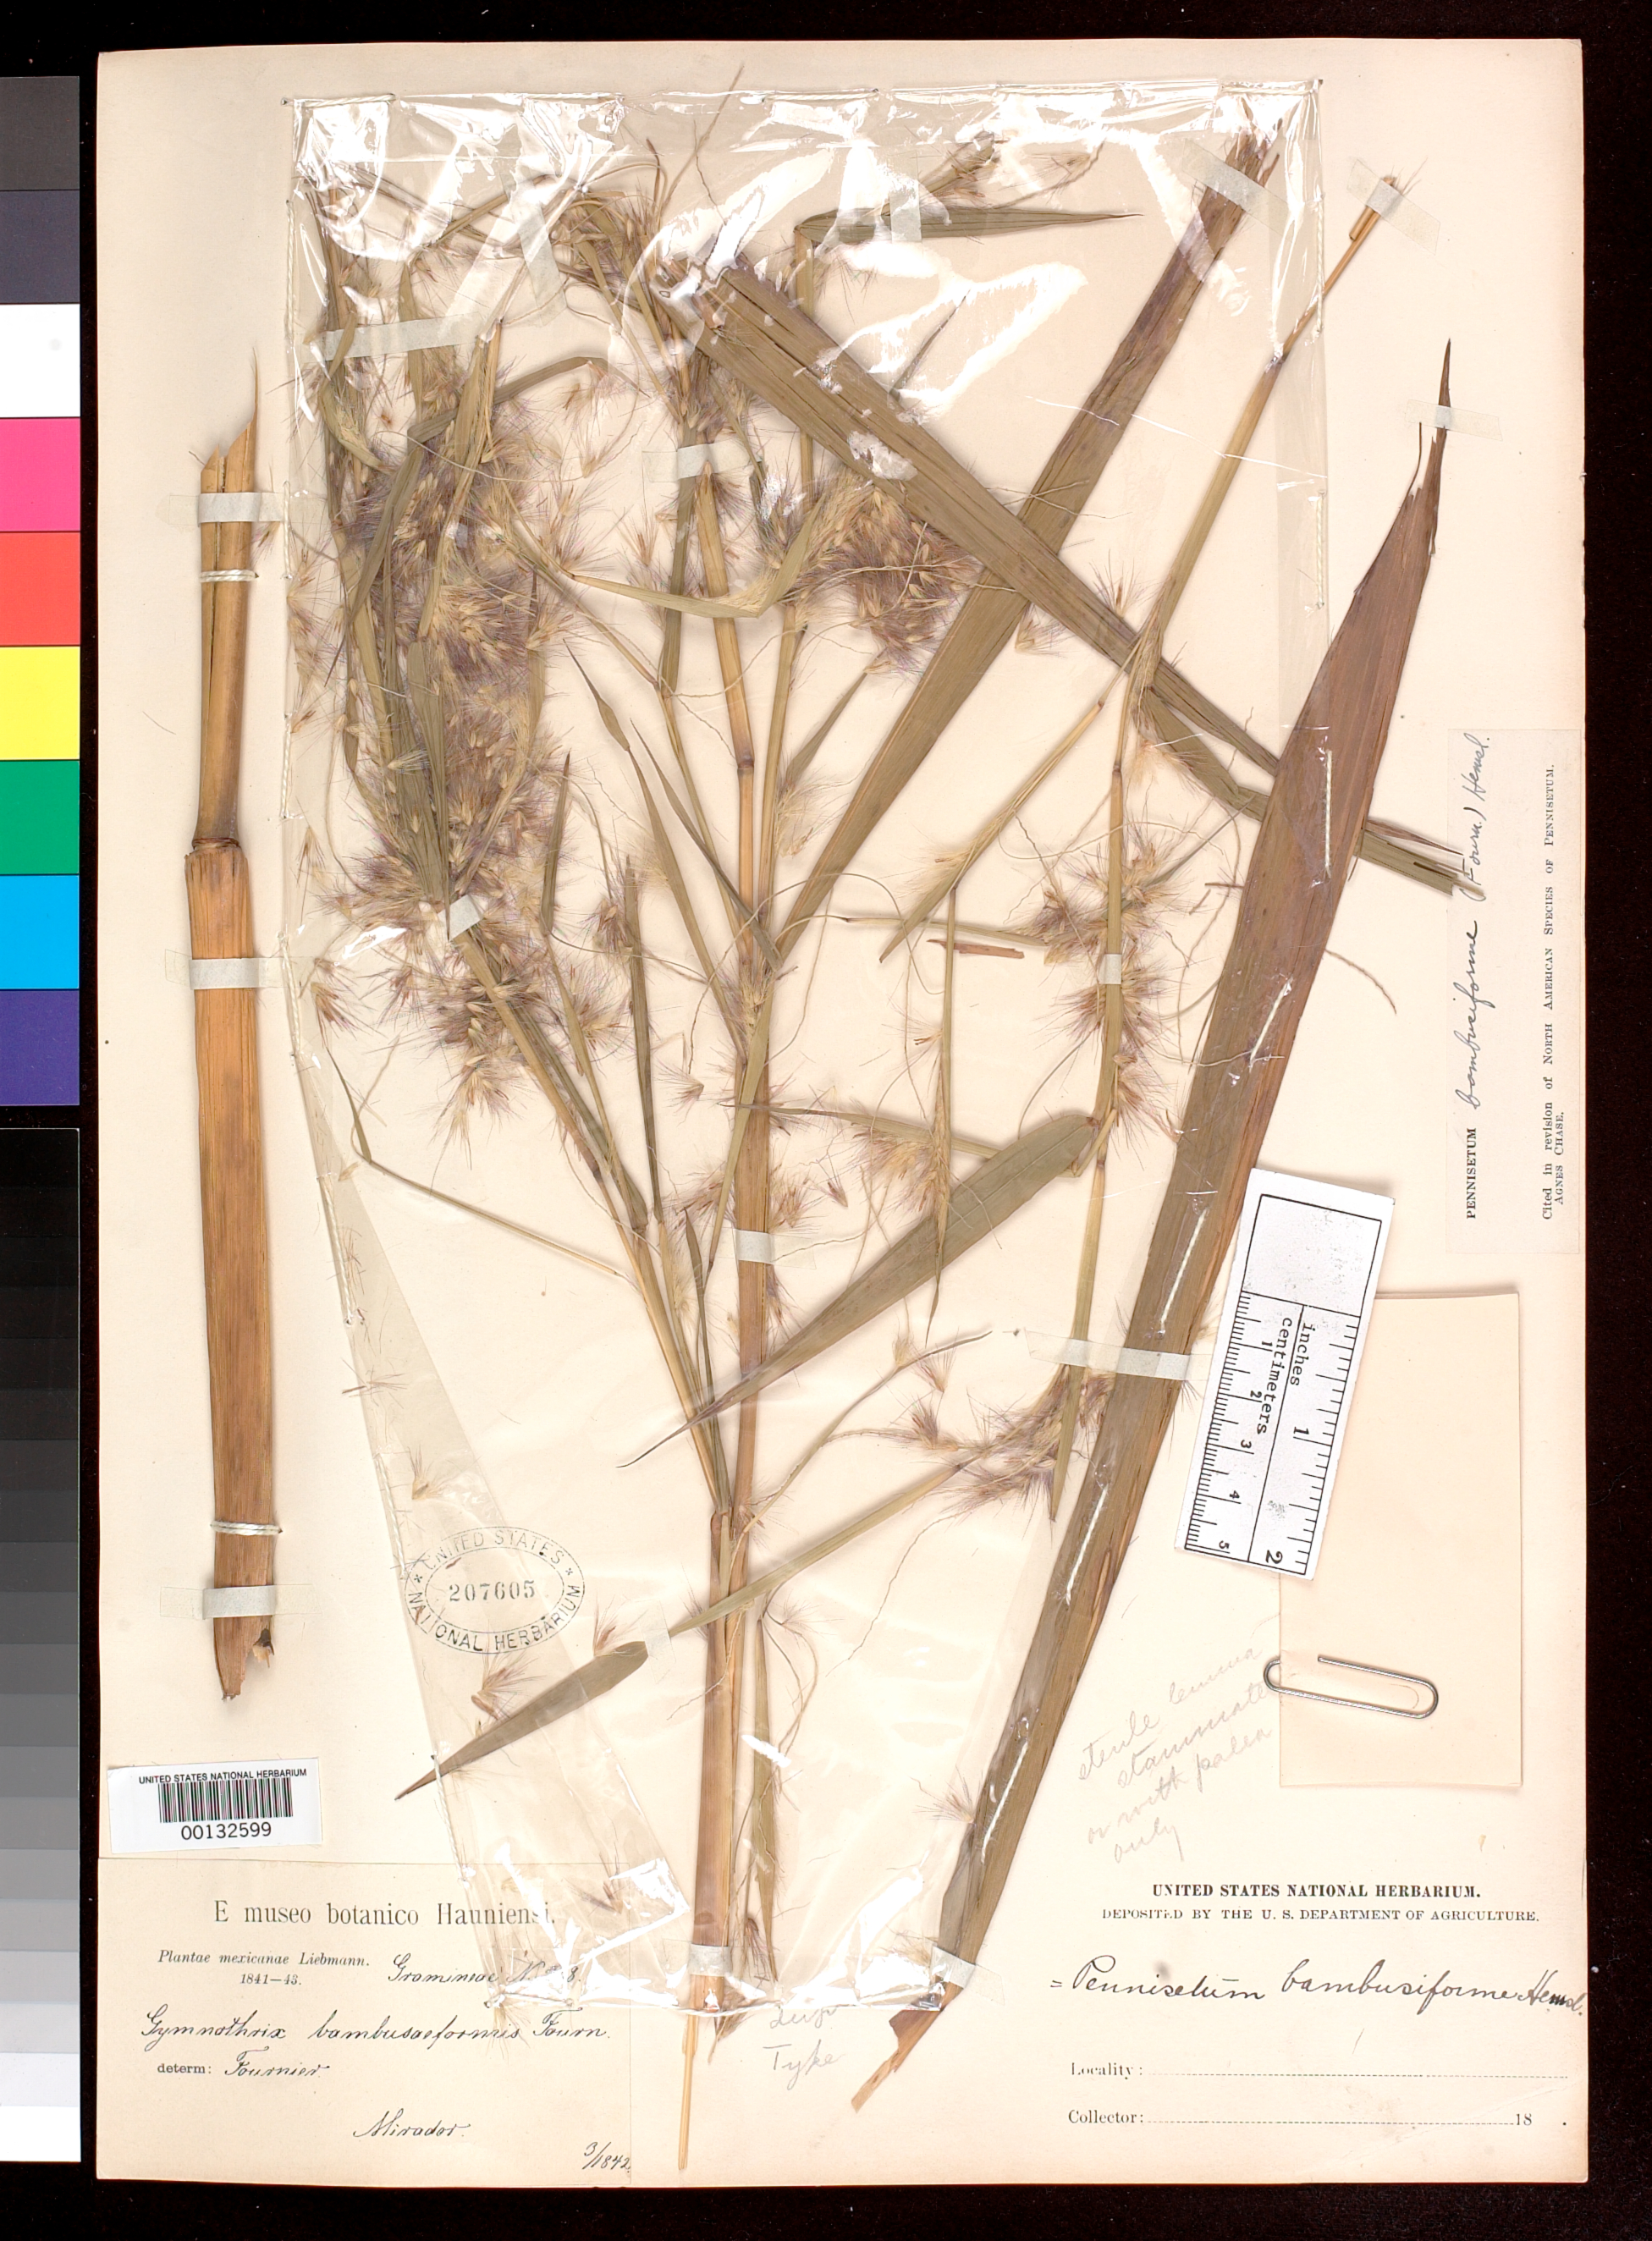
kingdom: Plantae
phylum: Tracheophyta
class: Liliopsida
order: Poales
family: Poaceae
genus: Gymnotrix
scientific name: Gymnotrix bambusiformis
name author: E. Fourn.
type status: Type Collection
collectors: F. M. Liebmann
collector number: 338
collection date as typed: Mar 1842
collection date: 1842-03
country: Mexico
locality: Mirador.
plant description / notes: Protologue cites Schaffner 338, but both specimens at US (USNH 207605 and USNH 102569, the latter a fragment ex Paris) are labeled as Liebmann collections (as are duplicates at other herbaria)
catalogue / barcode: US 207605